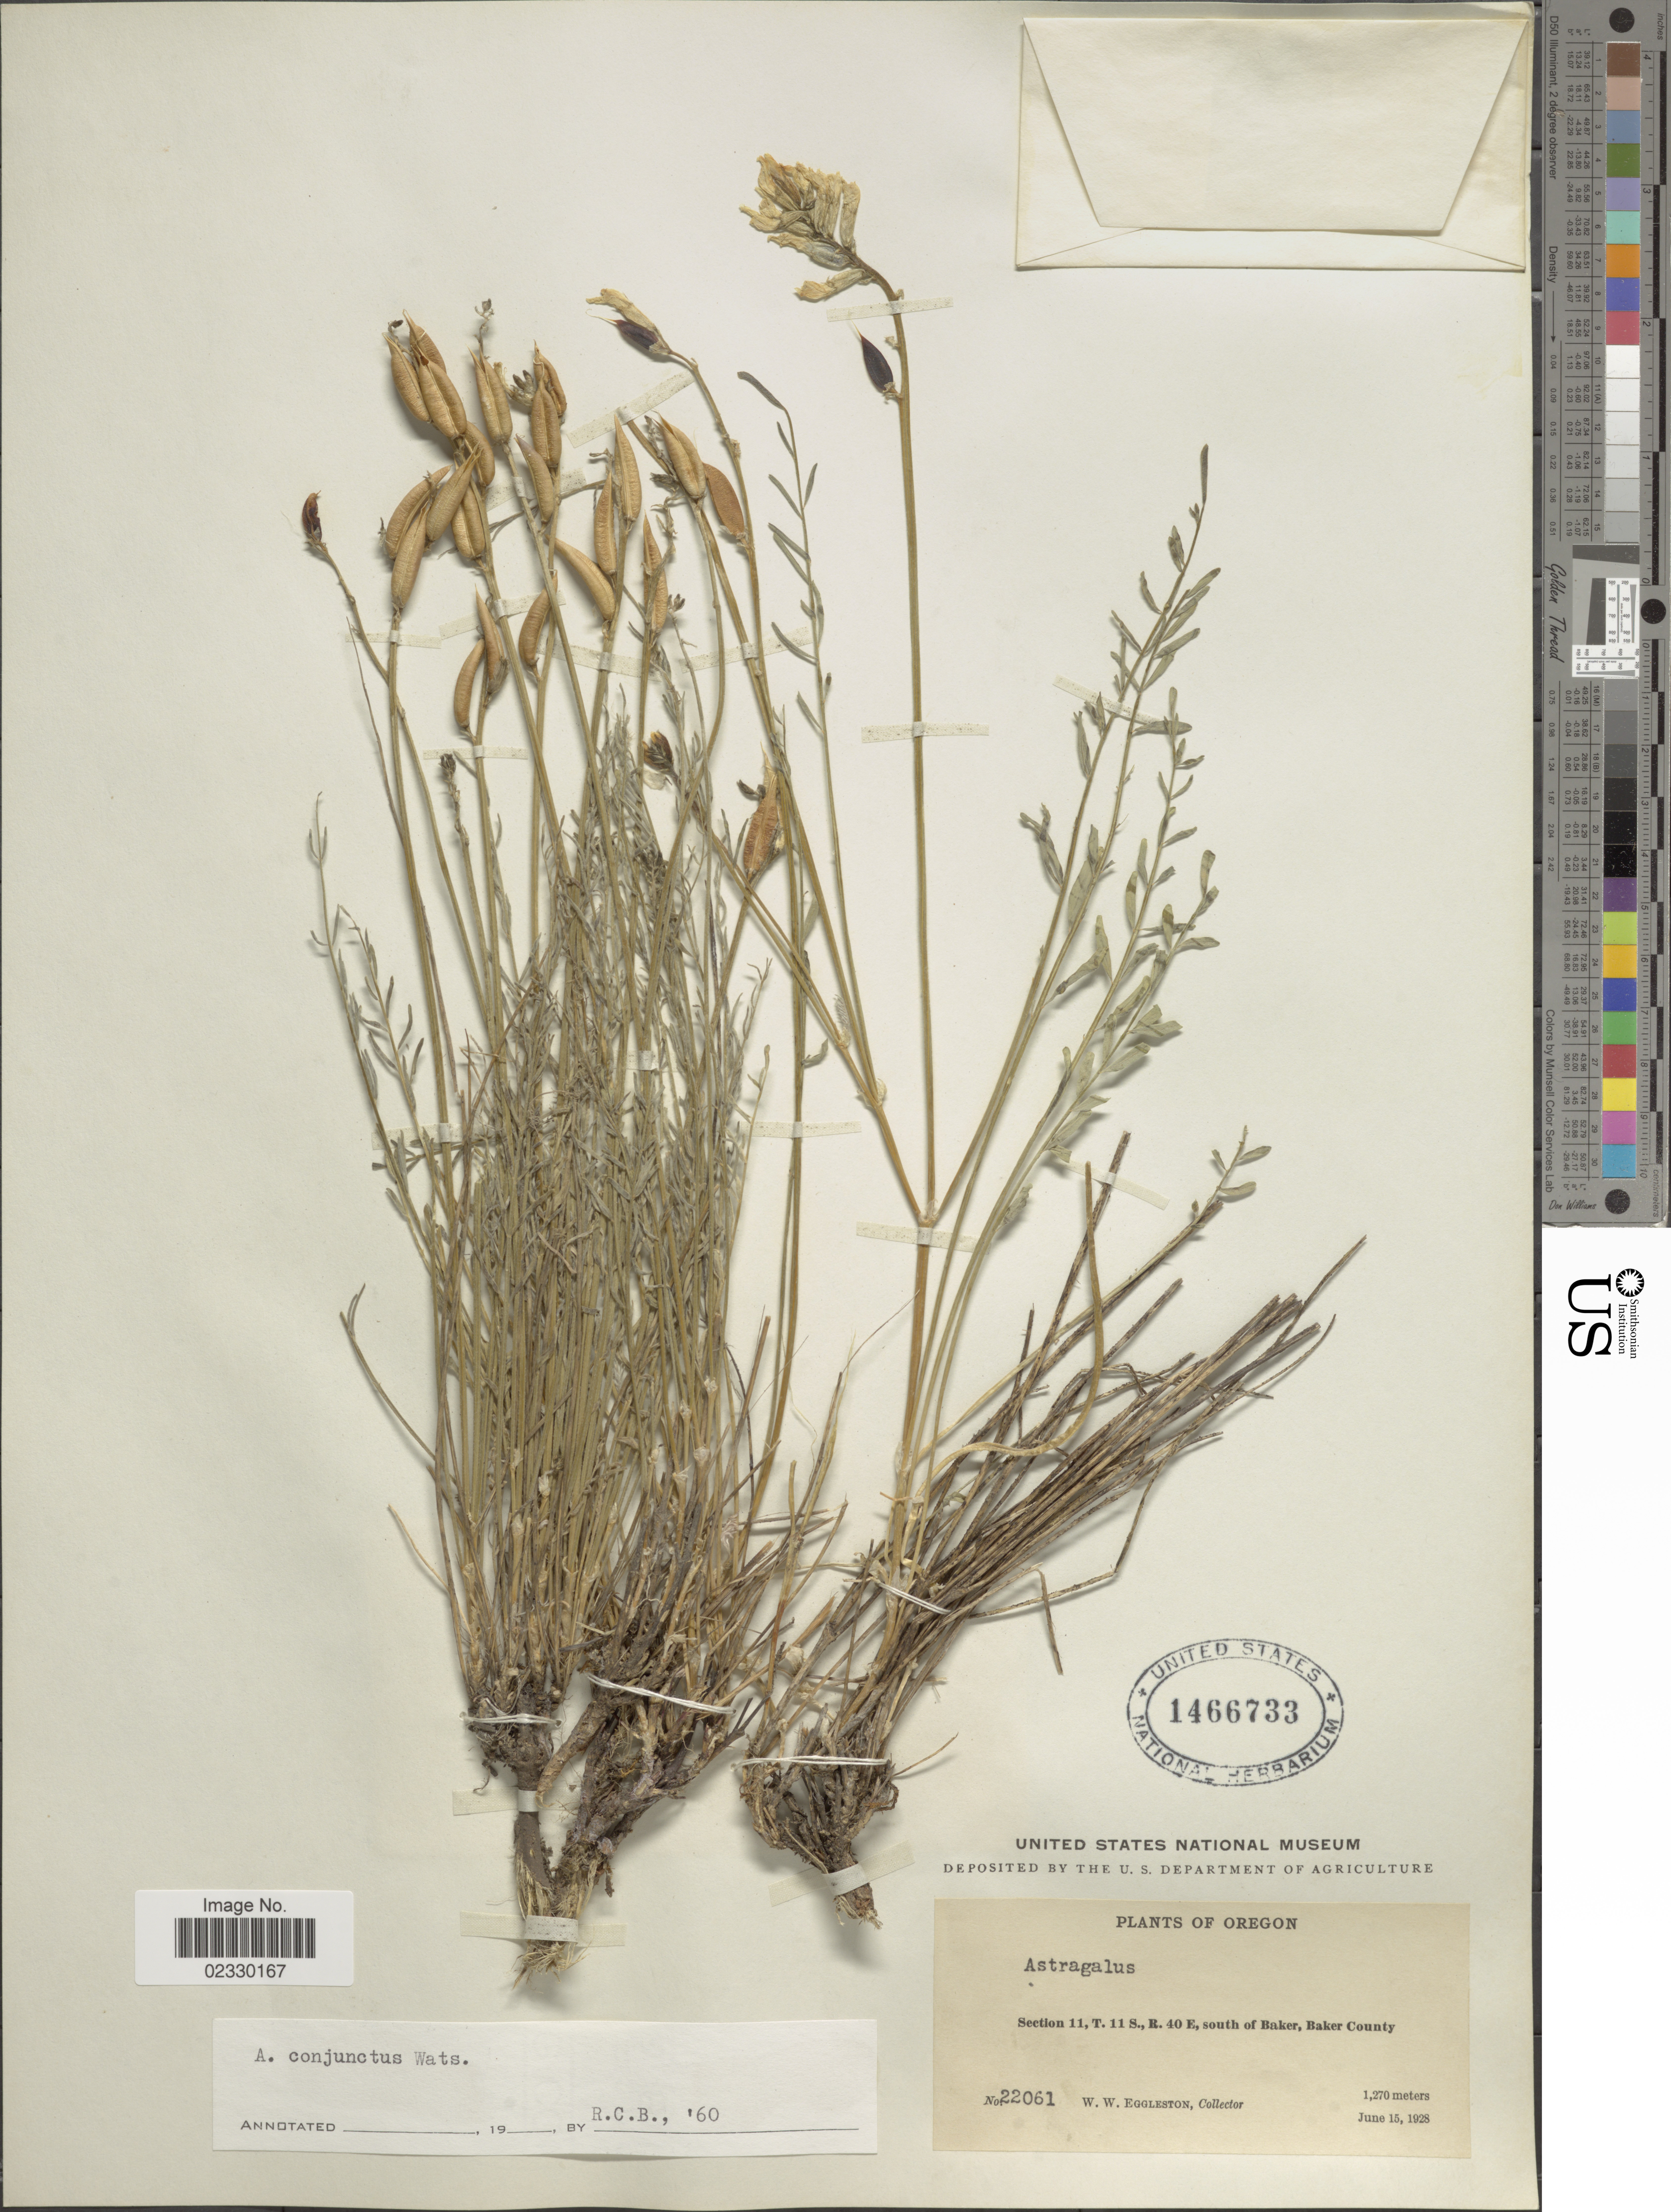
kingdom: Plantae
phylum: Tracheophyta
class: Magnoliopsida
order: Fabales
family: Fabaceae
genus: Astragalus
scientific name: Astragalus conjunctus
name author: S. Watson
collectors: W. W. Eggleston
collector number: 22061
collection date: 1928-06-15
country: United States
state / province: Oregon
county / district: Baker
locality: Section 11, T. 11 S., R.40 E, South of Baker, Baker County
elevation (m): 1270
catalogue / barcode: US 1466733